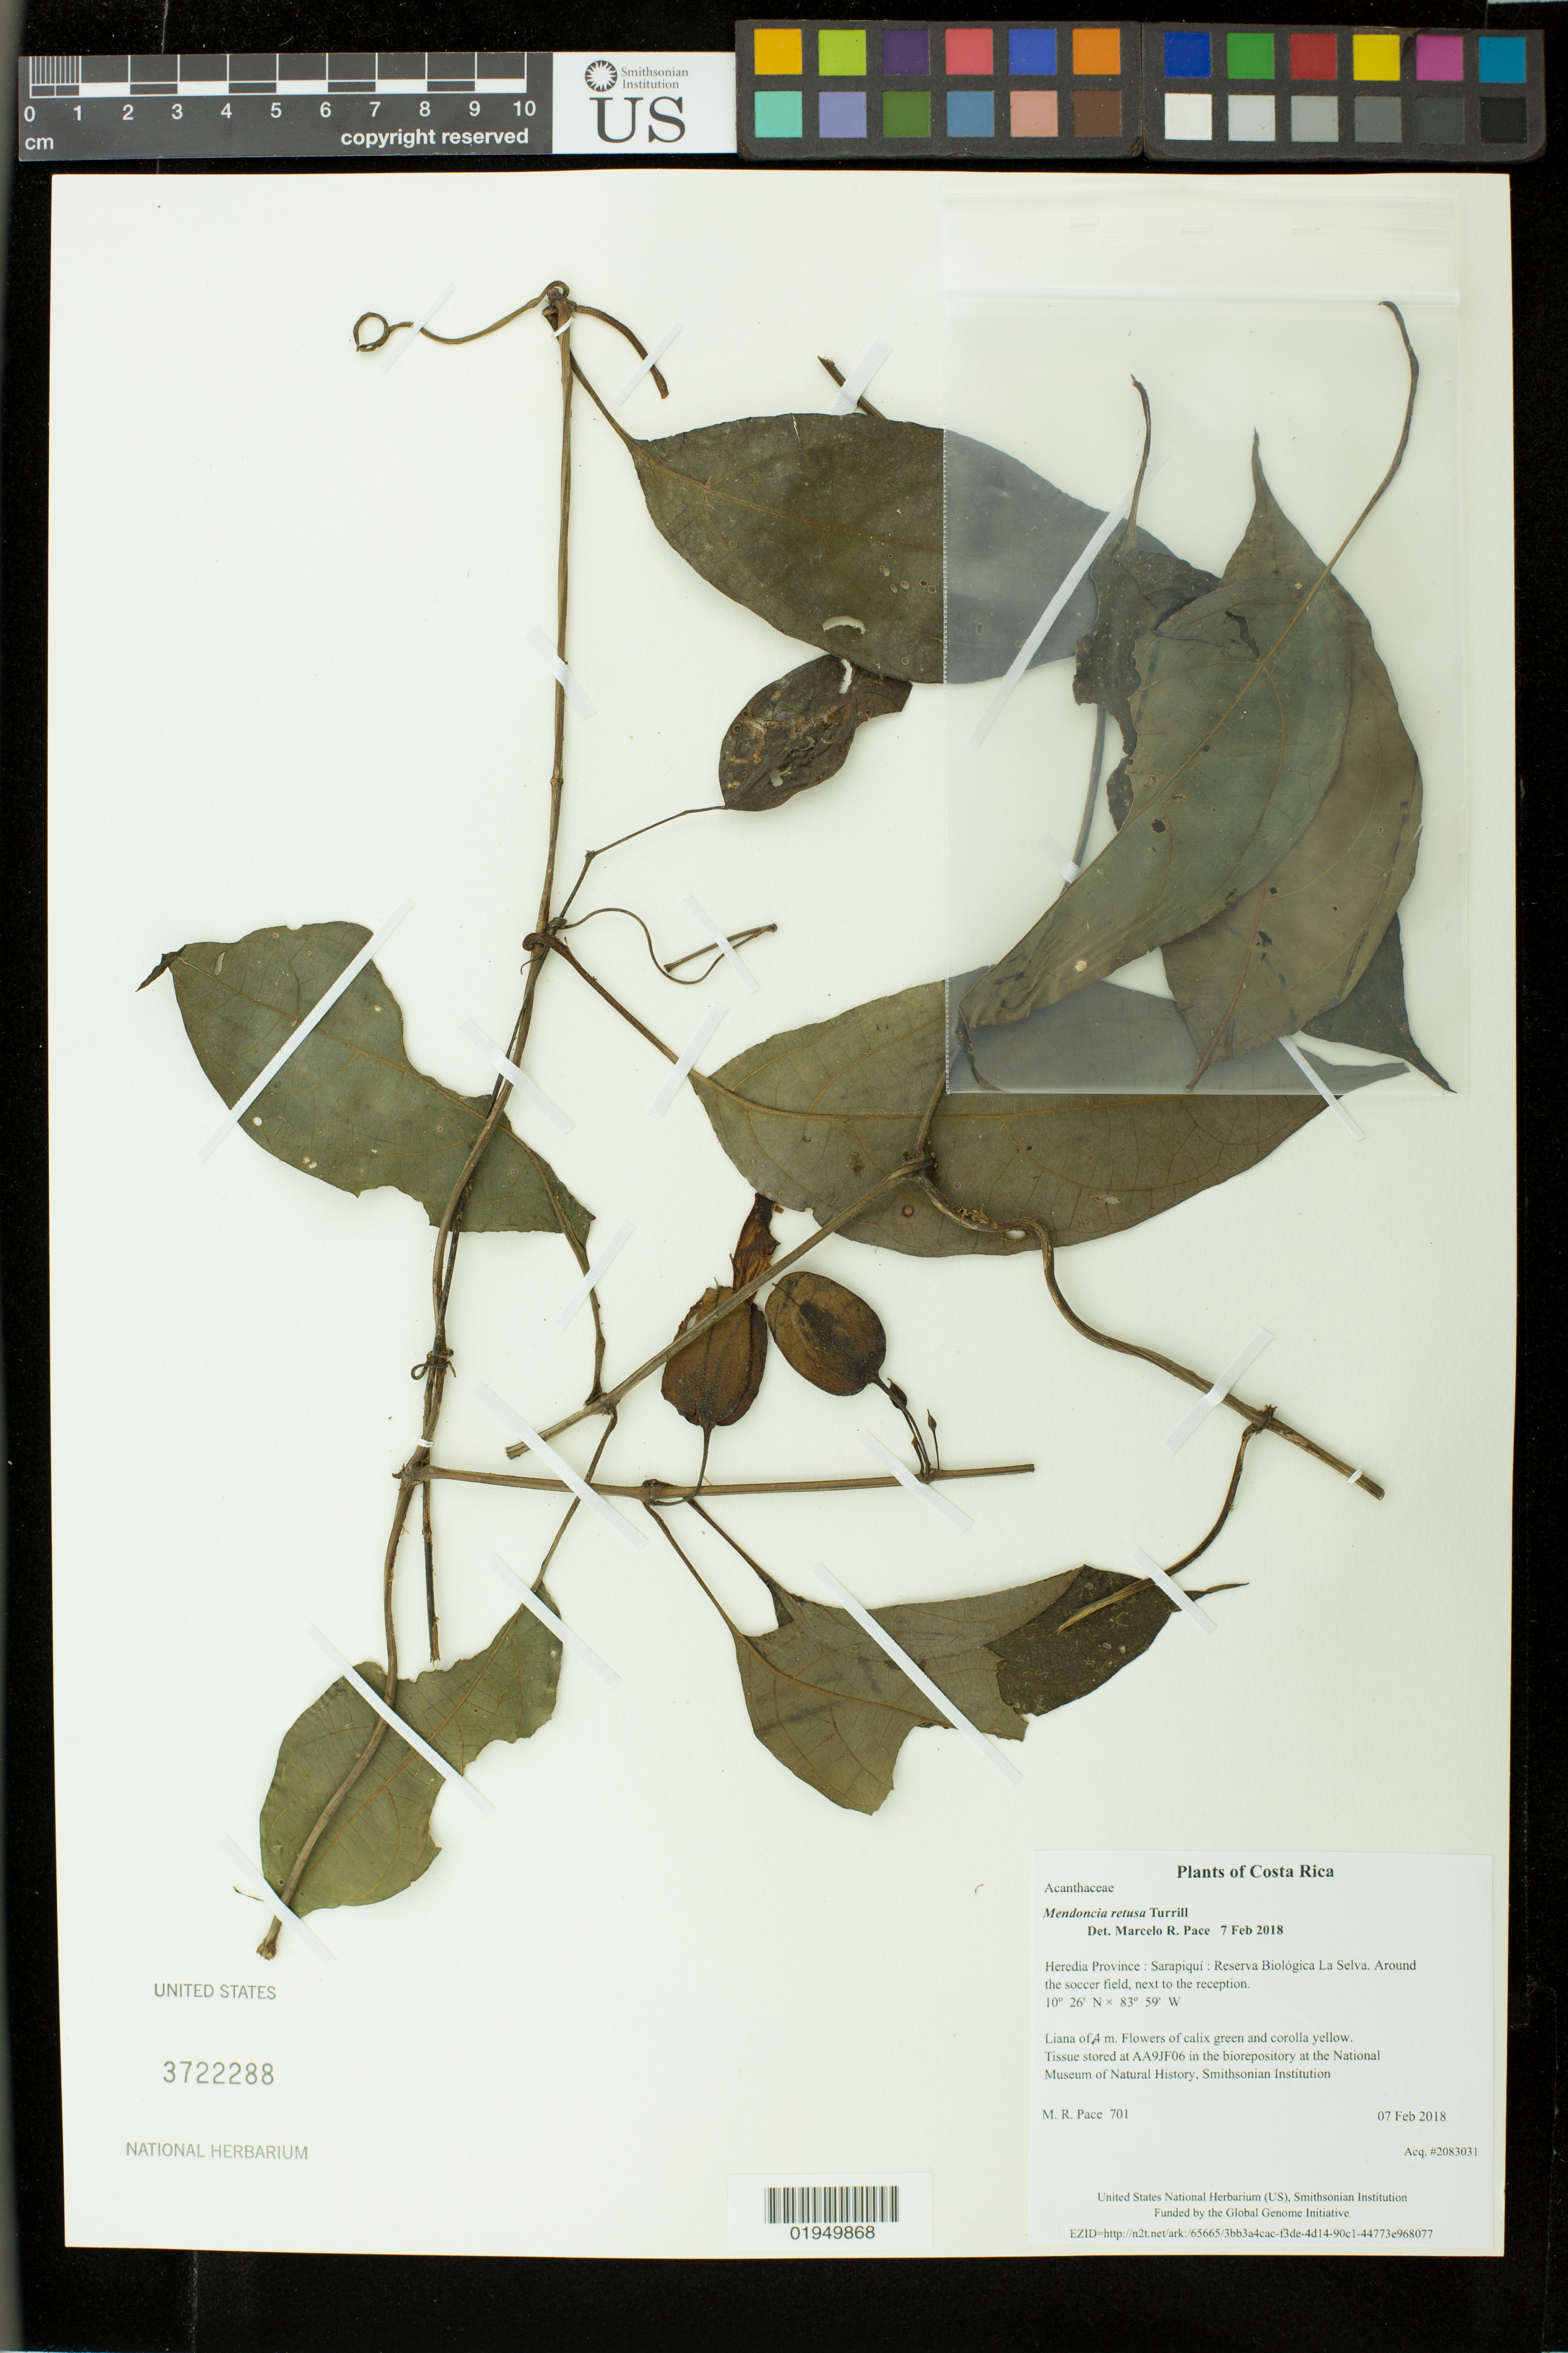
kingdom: Plantae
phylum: Tracheophyta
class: Magnoliopsida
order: Lamiales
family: Acanthaceae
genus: Mendoncia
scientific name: Mendoncia retusa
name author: Turrill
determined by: Pace, Marcelo R., (MEXU), Instituto de Biologia, UNAM (MEXICO)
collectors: M. R. Pace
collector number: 701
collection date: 2018-02-07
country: Costa Rica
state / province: Heredia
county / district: Sarapiquí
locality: Reserva Biologica La Selva. Around the soccer field, next to the reception.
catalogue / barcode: US 3722288